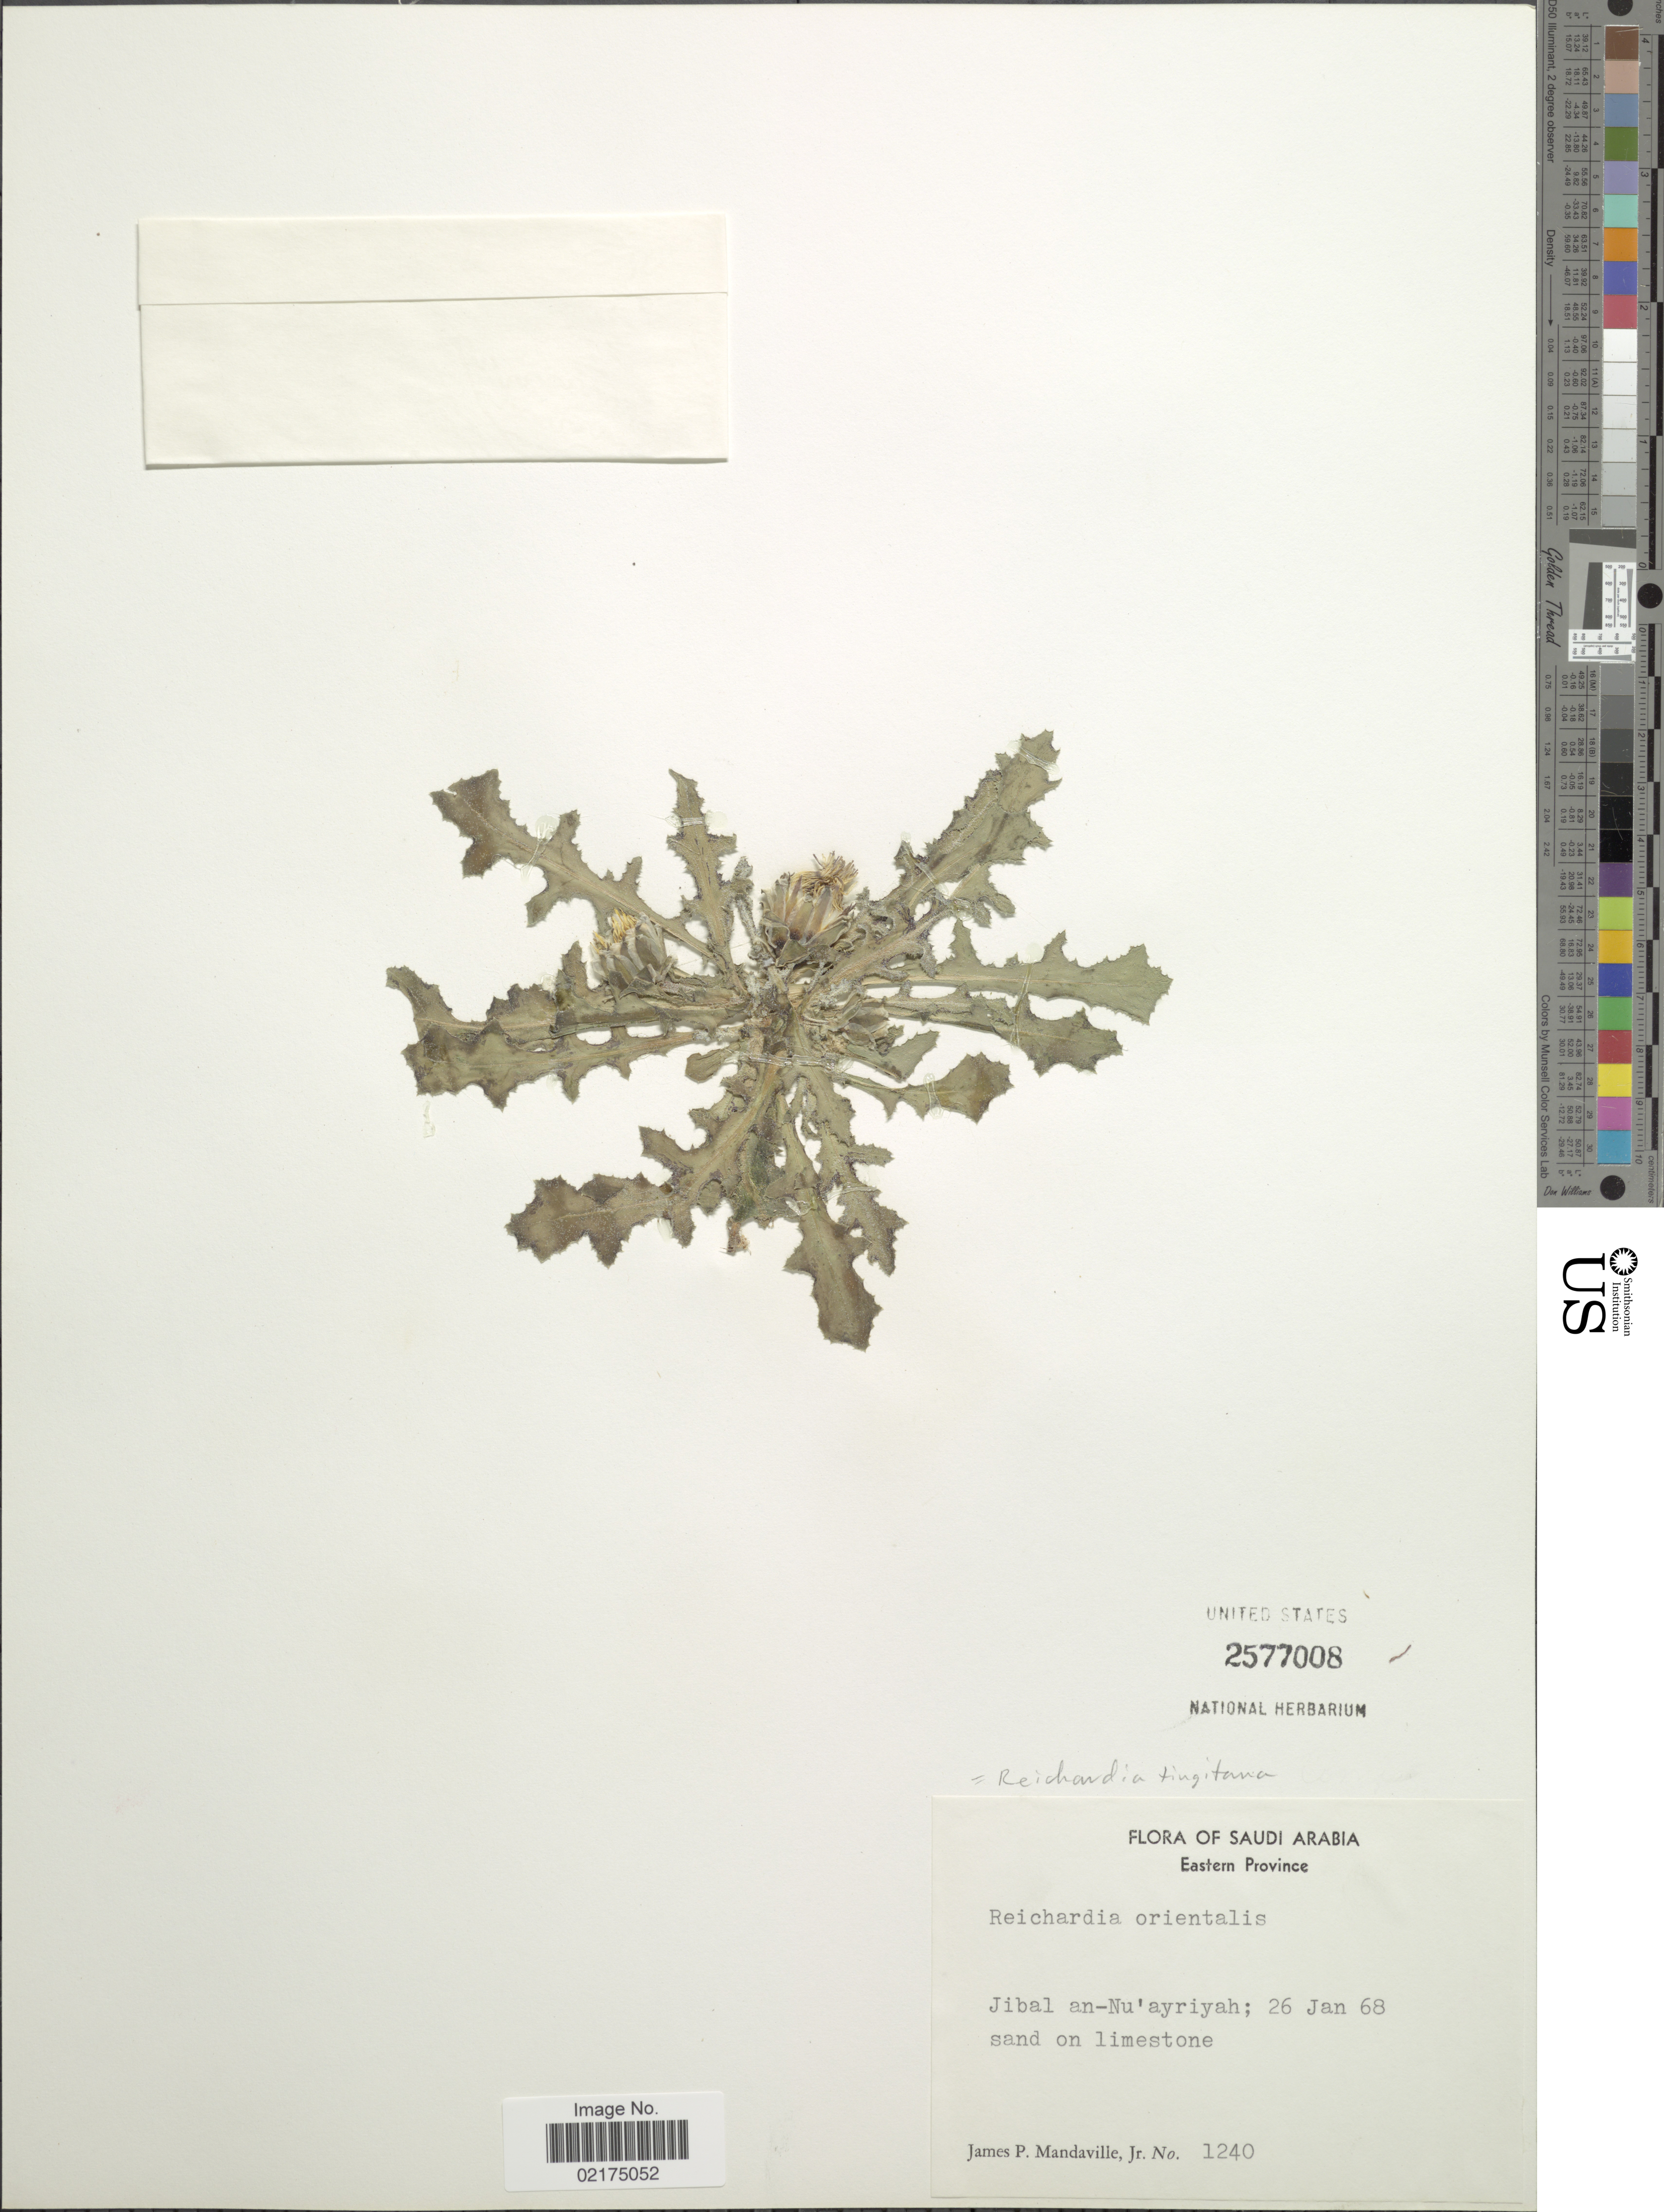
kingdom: Plantae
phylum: Tracheophyta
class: Magnoliopsida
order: Asterales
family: Asteraceae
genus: Reichardia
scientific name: Reichardia tingitana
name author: (L.) Roth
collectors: J. Mandaville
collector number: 1240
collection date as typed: Transcribed d/m/y: 26/1/68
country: Saudi Arabia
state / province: Ash Sharqiyah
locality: Eastern Province, Jibal an-Nu' ayriyah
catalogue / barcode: US 2577008